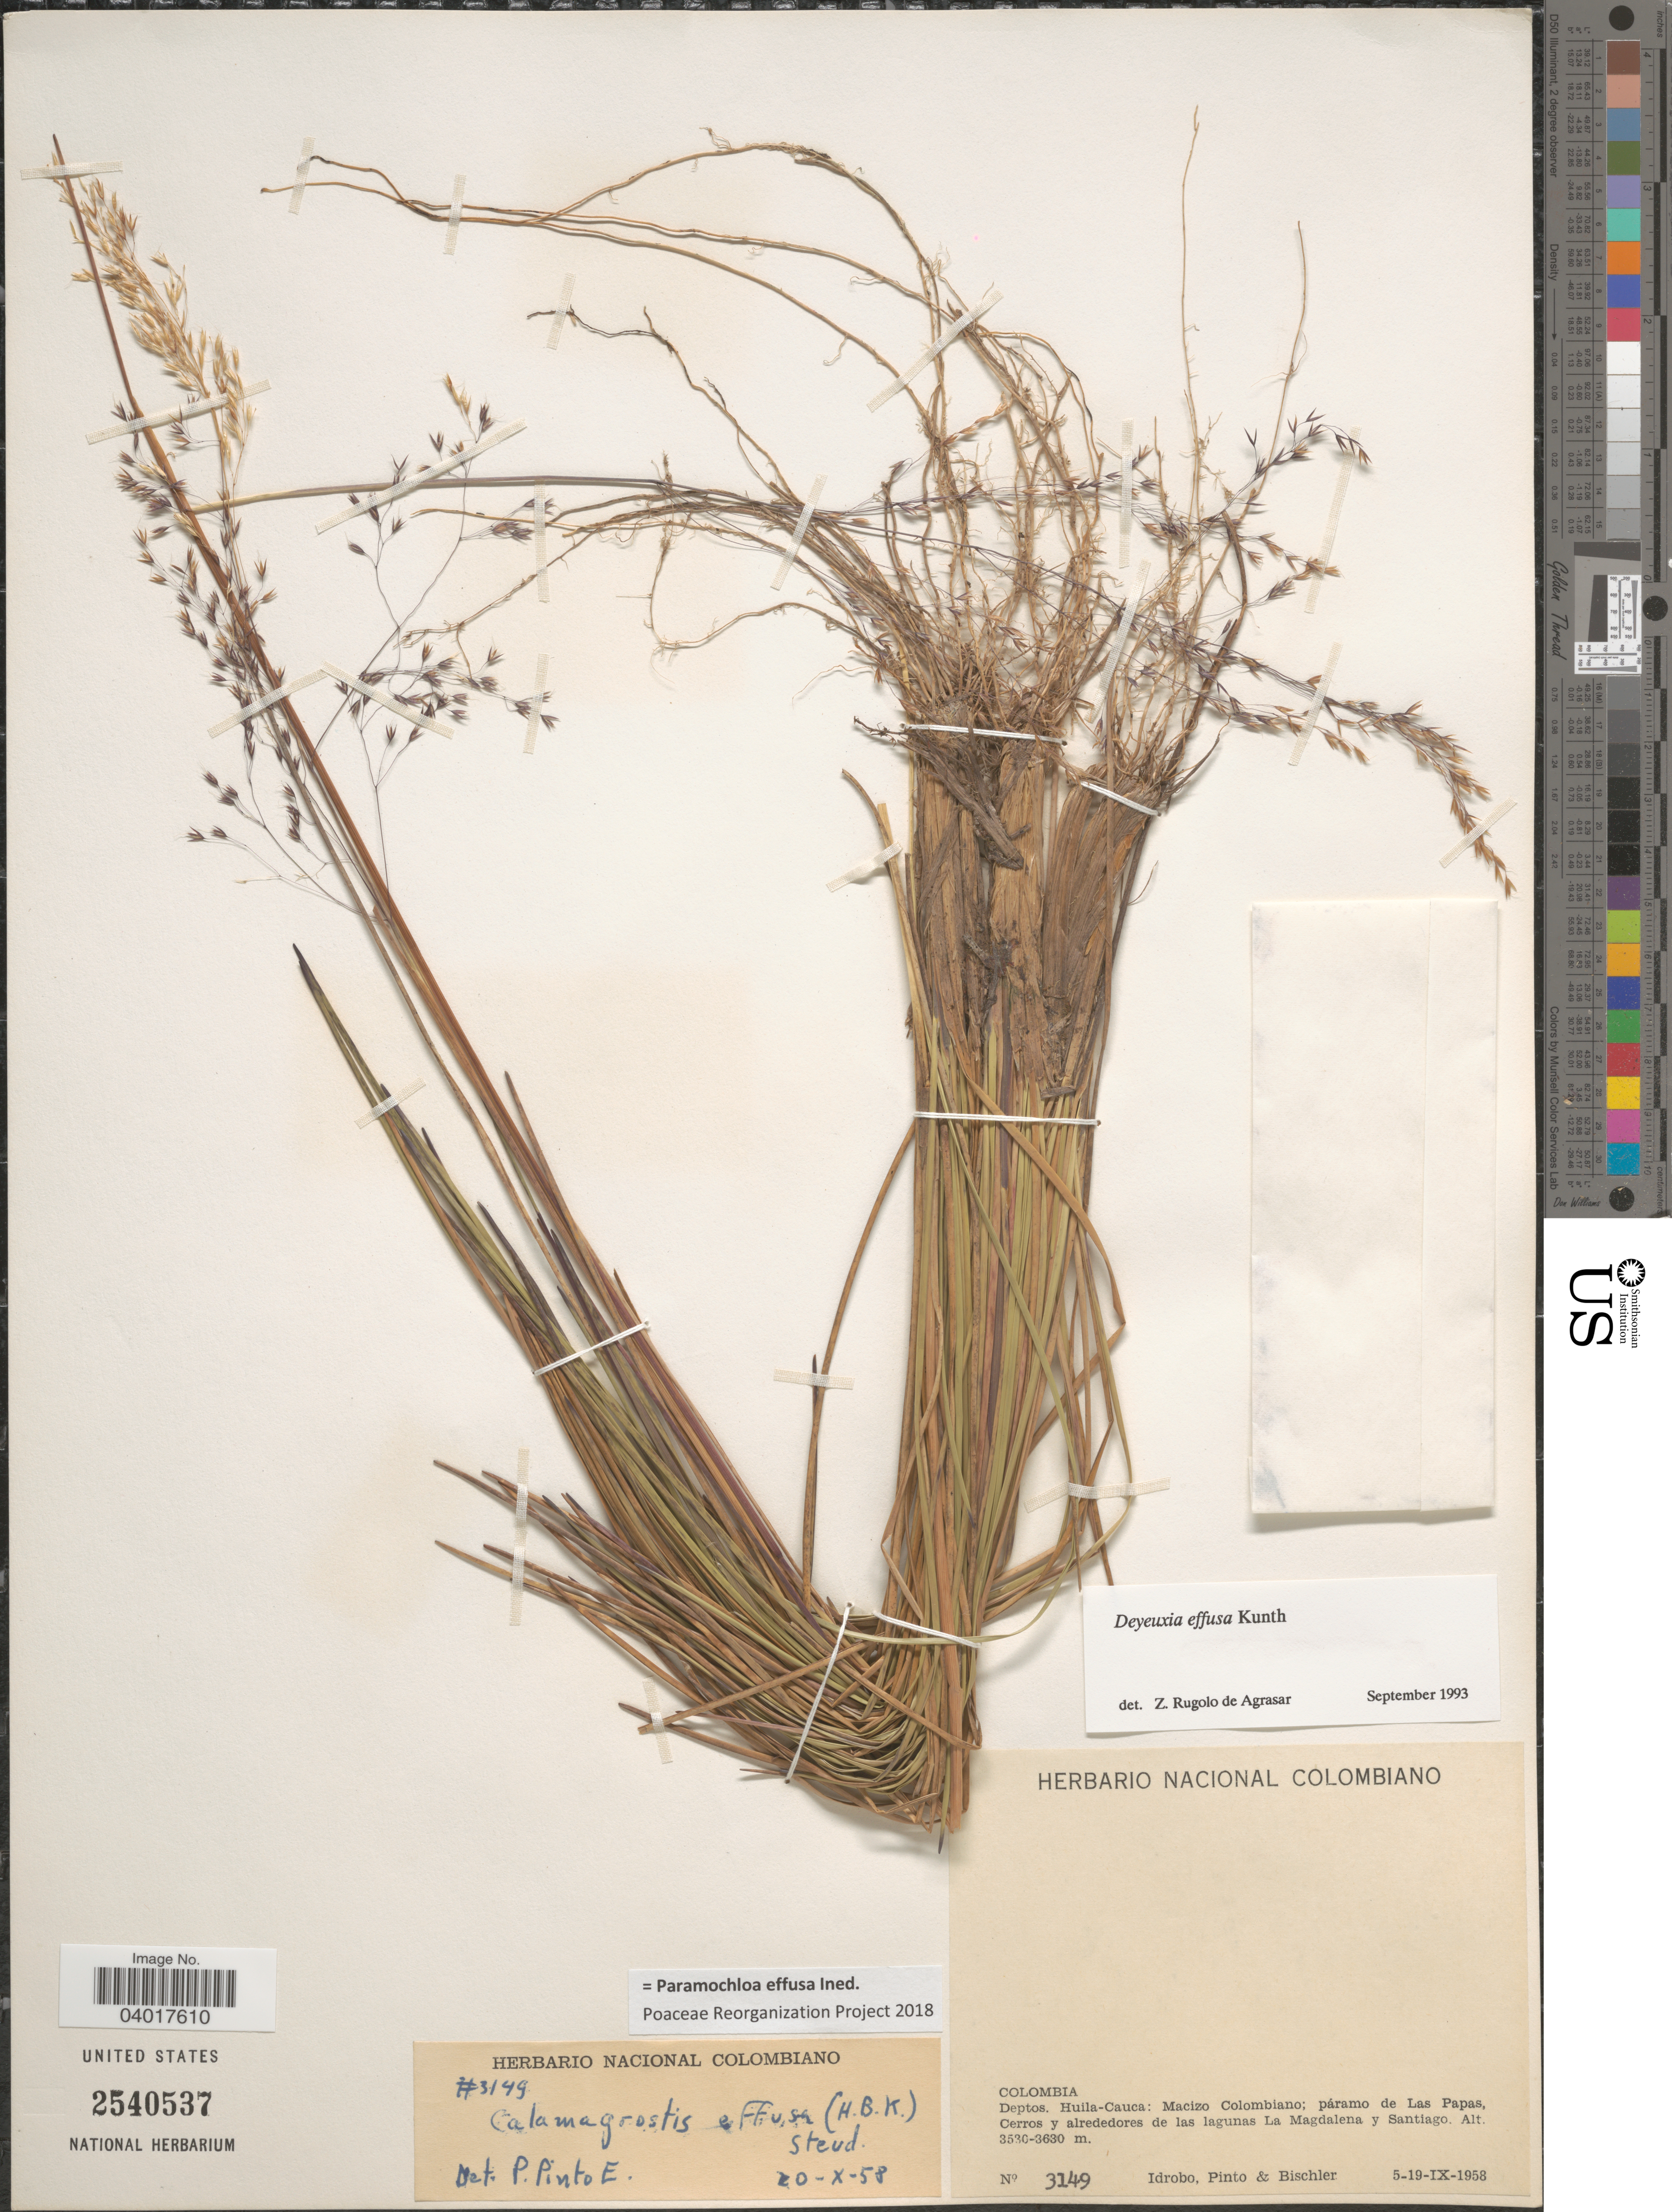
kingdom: Plantae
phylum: Tracheophyta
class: Liliopsida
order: Poales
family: Poaceae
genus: Paramochloa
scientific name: Paramochloa effusa ined.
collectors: -- Idrobo, Pinto, -- & -. Bischler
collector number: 3149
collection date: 1958-09-05/1958-09-19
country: Colombia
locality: Deptos. Huila-Cauca: Macizo Colombiano: páramo de Las Papas, Cerros y alrededores de las lagunas La Magdalena y Santiago.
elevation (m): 3530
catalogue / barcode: US 2540537